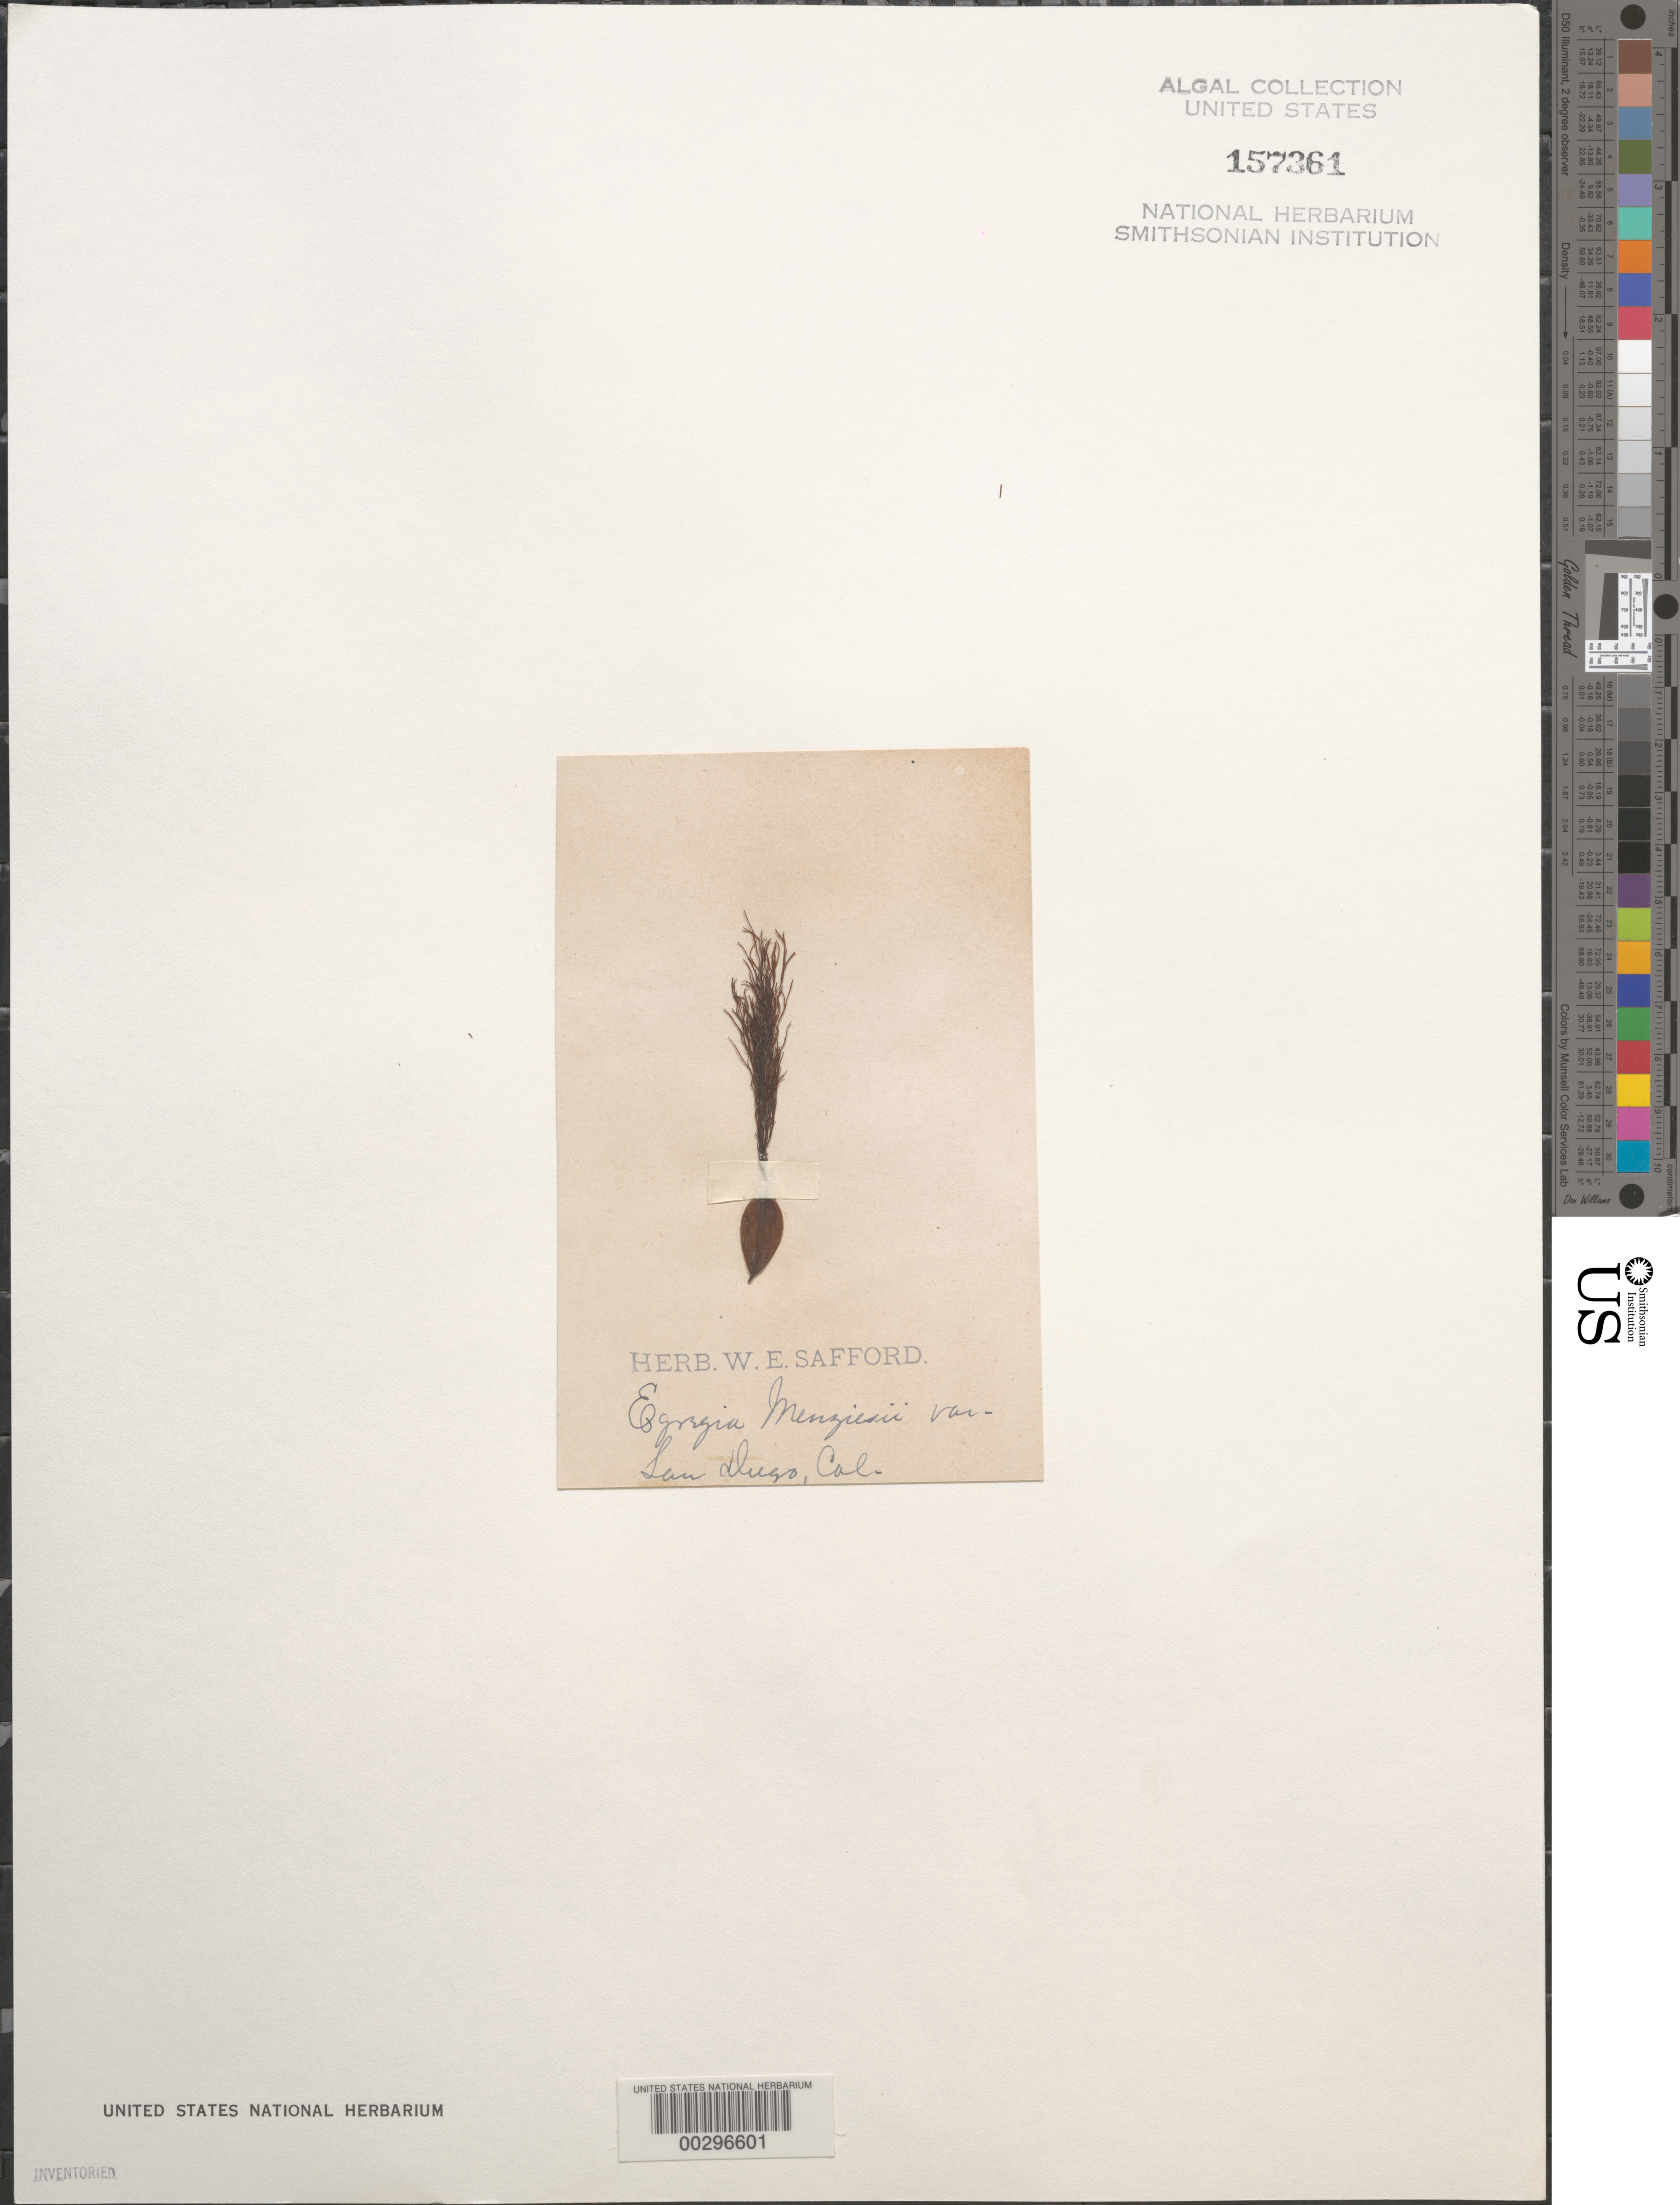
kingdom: Chromista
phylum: Ochrophyta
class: Phaeophyceae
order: Laminariales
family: Lessoniaceae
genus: Egregia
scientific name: Egregia menziesii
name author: (Turner) Aresch.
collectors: W. E. Safford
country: United States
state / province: California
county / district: San Diego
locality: San Diego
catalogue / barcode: US 157361